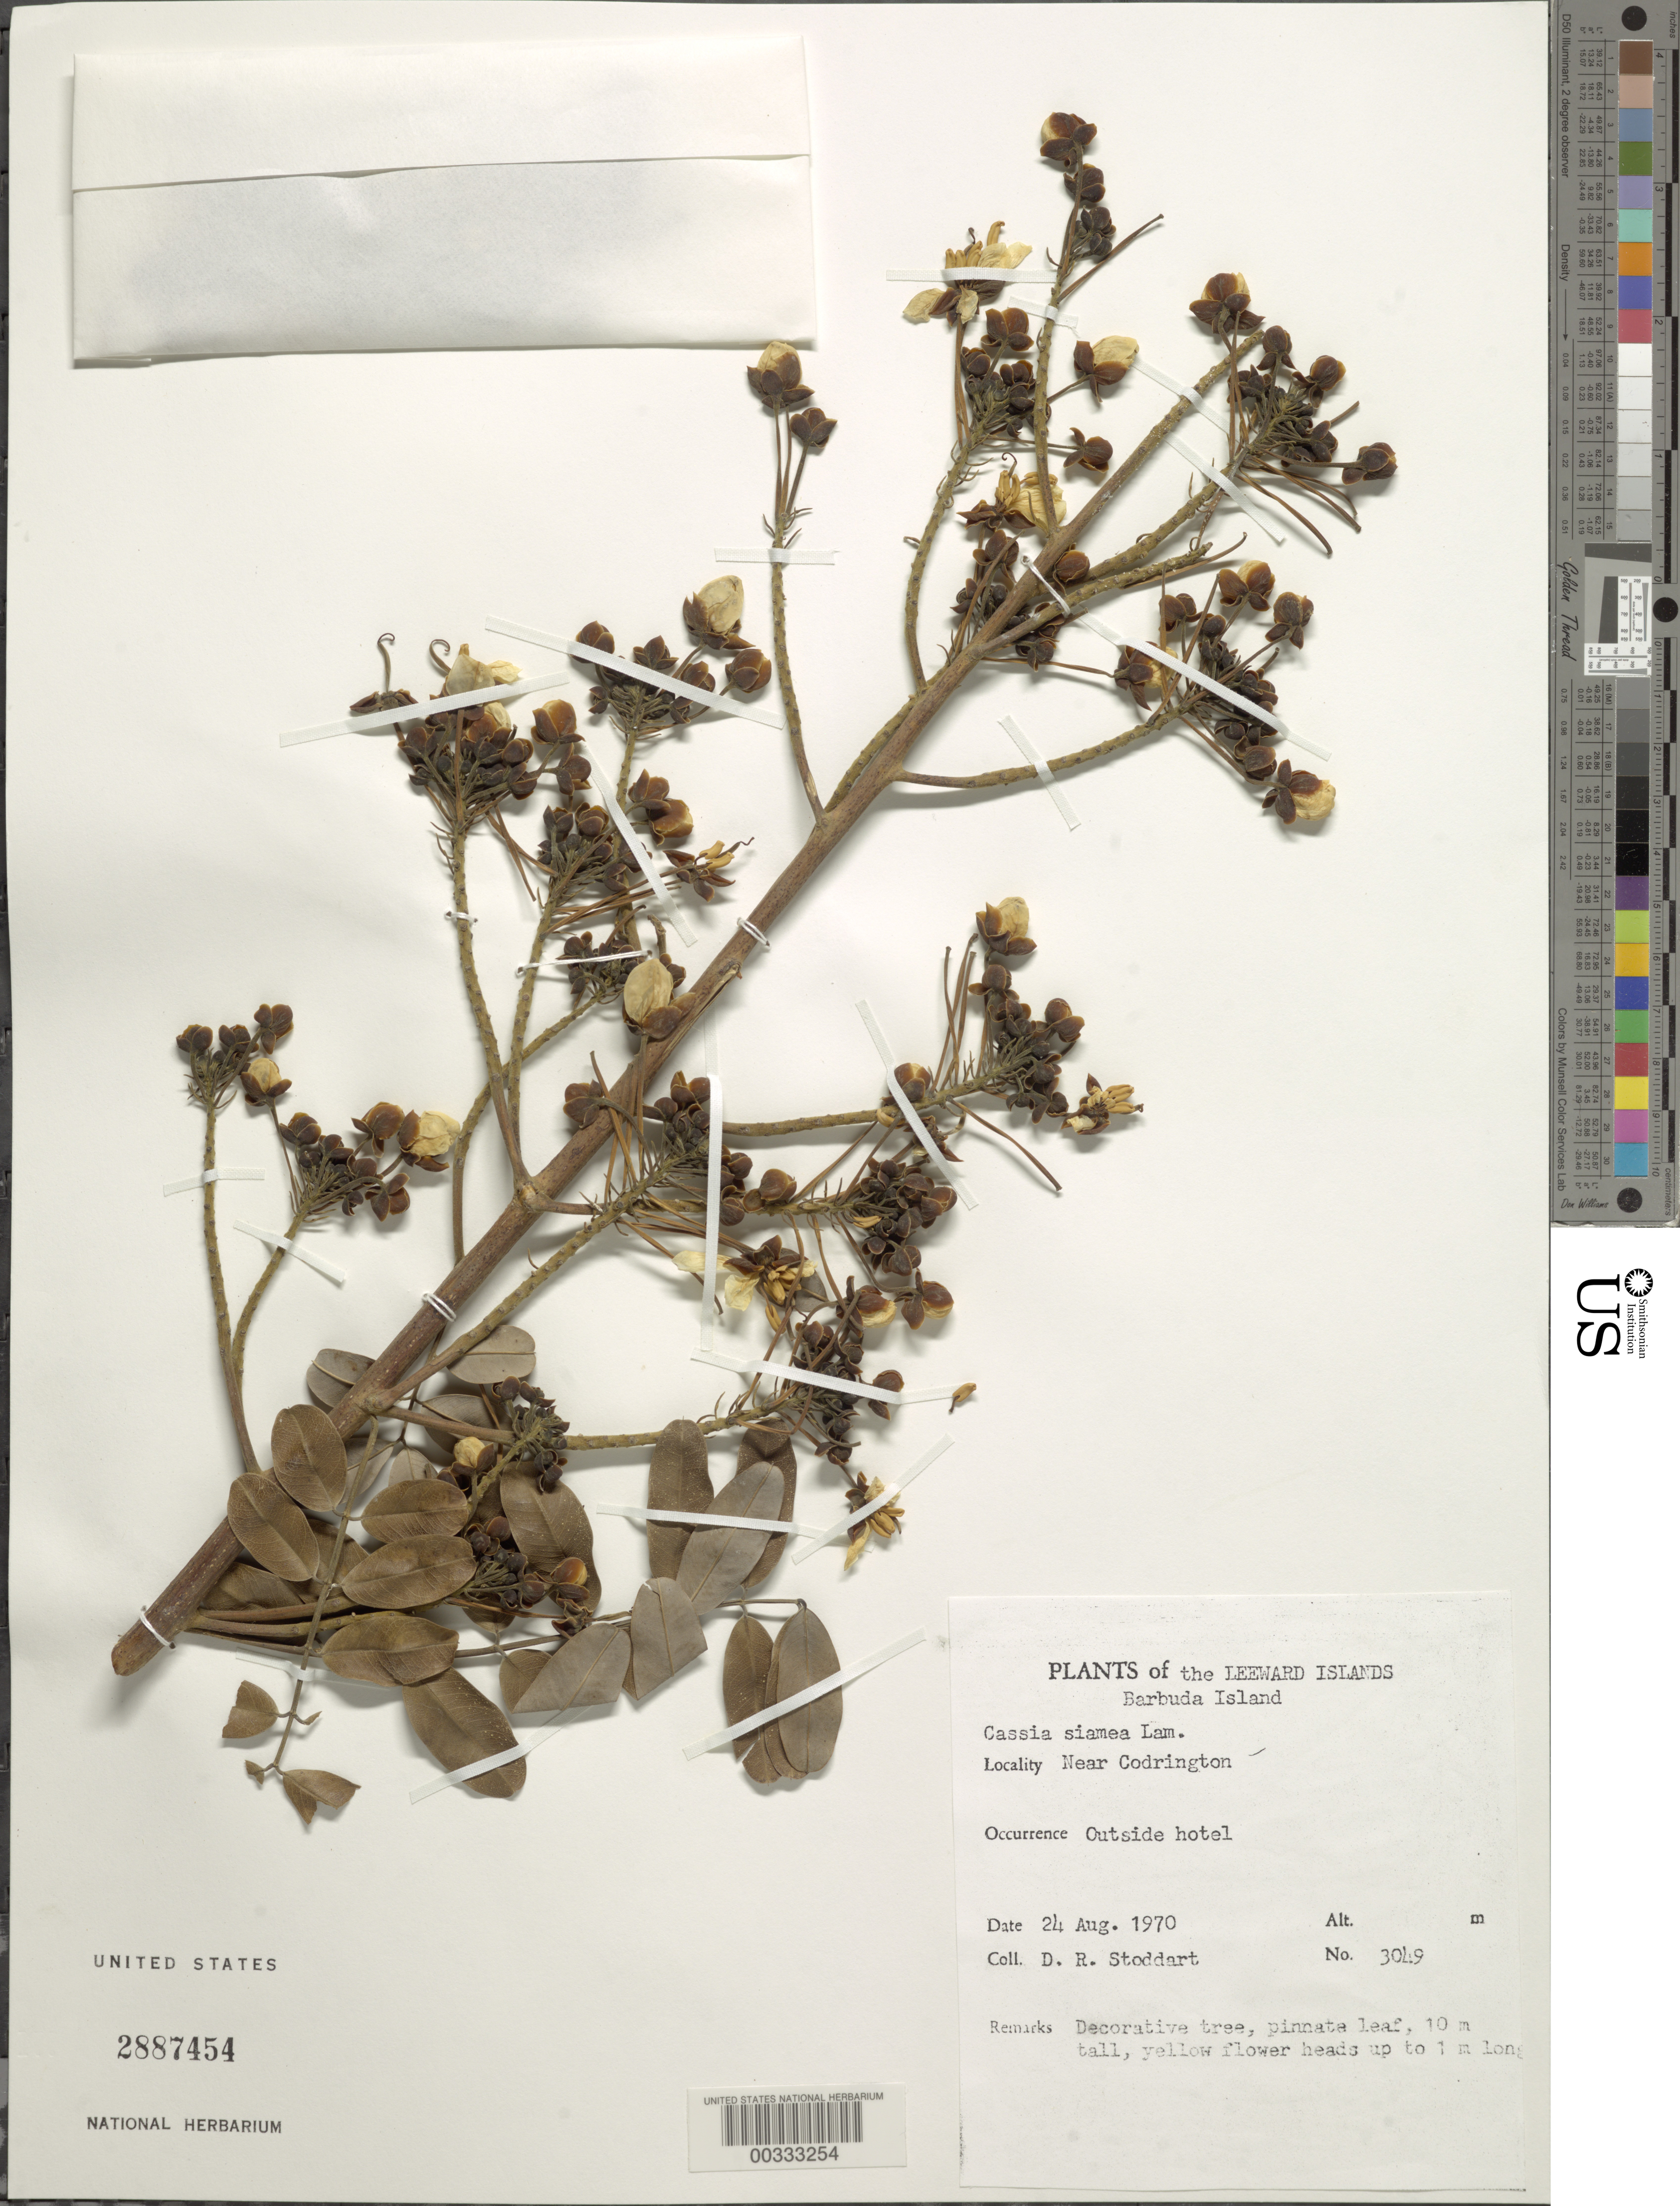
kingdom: Plantae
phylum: Tracheophyta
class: Magnoliopsida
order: Fabales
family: Fabaceae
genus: Senna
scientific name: Senna siamea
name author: (Lam.) H.S. Irwin & Barneby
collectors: D. R. Stoddart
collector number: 3049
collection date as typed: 24 Aug 1970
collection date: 1970-08-24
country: Antigua and Barbuda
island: Barbuda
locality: Near Codrington, outside hotel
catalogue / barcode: US 2887454